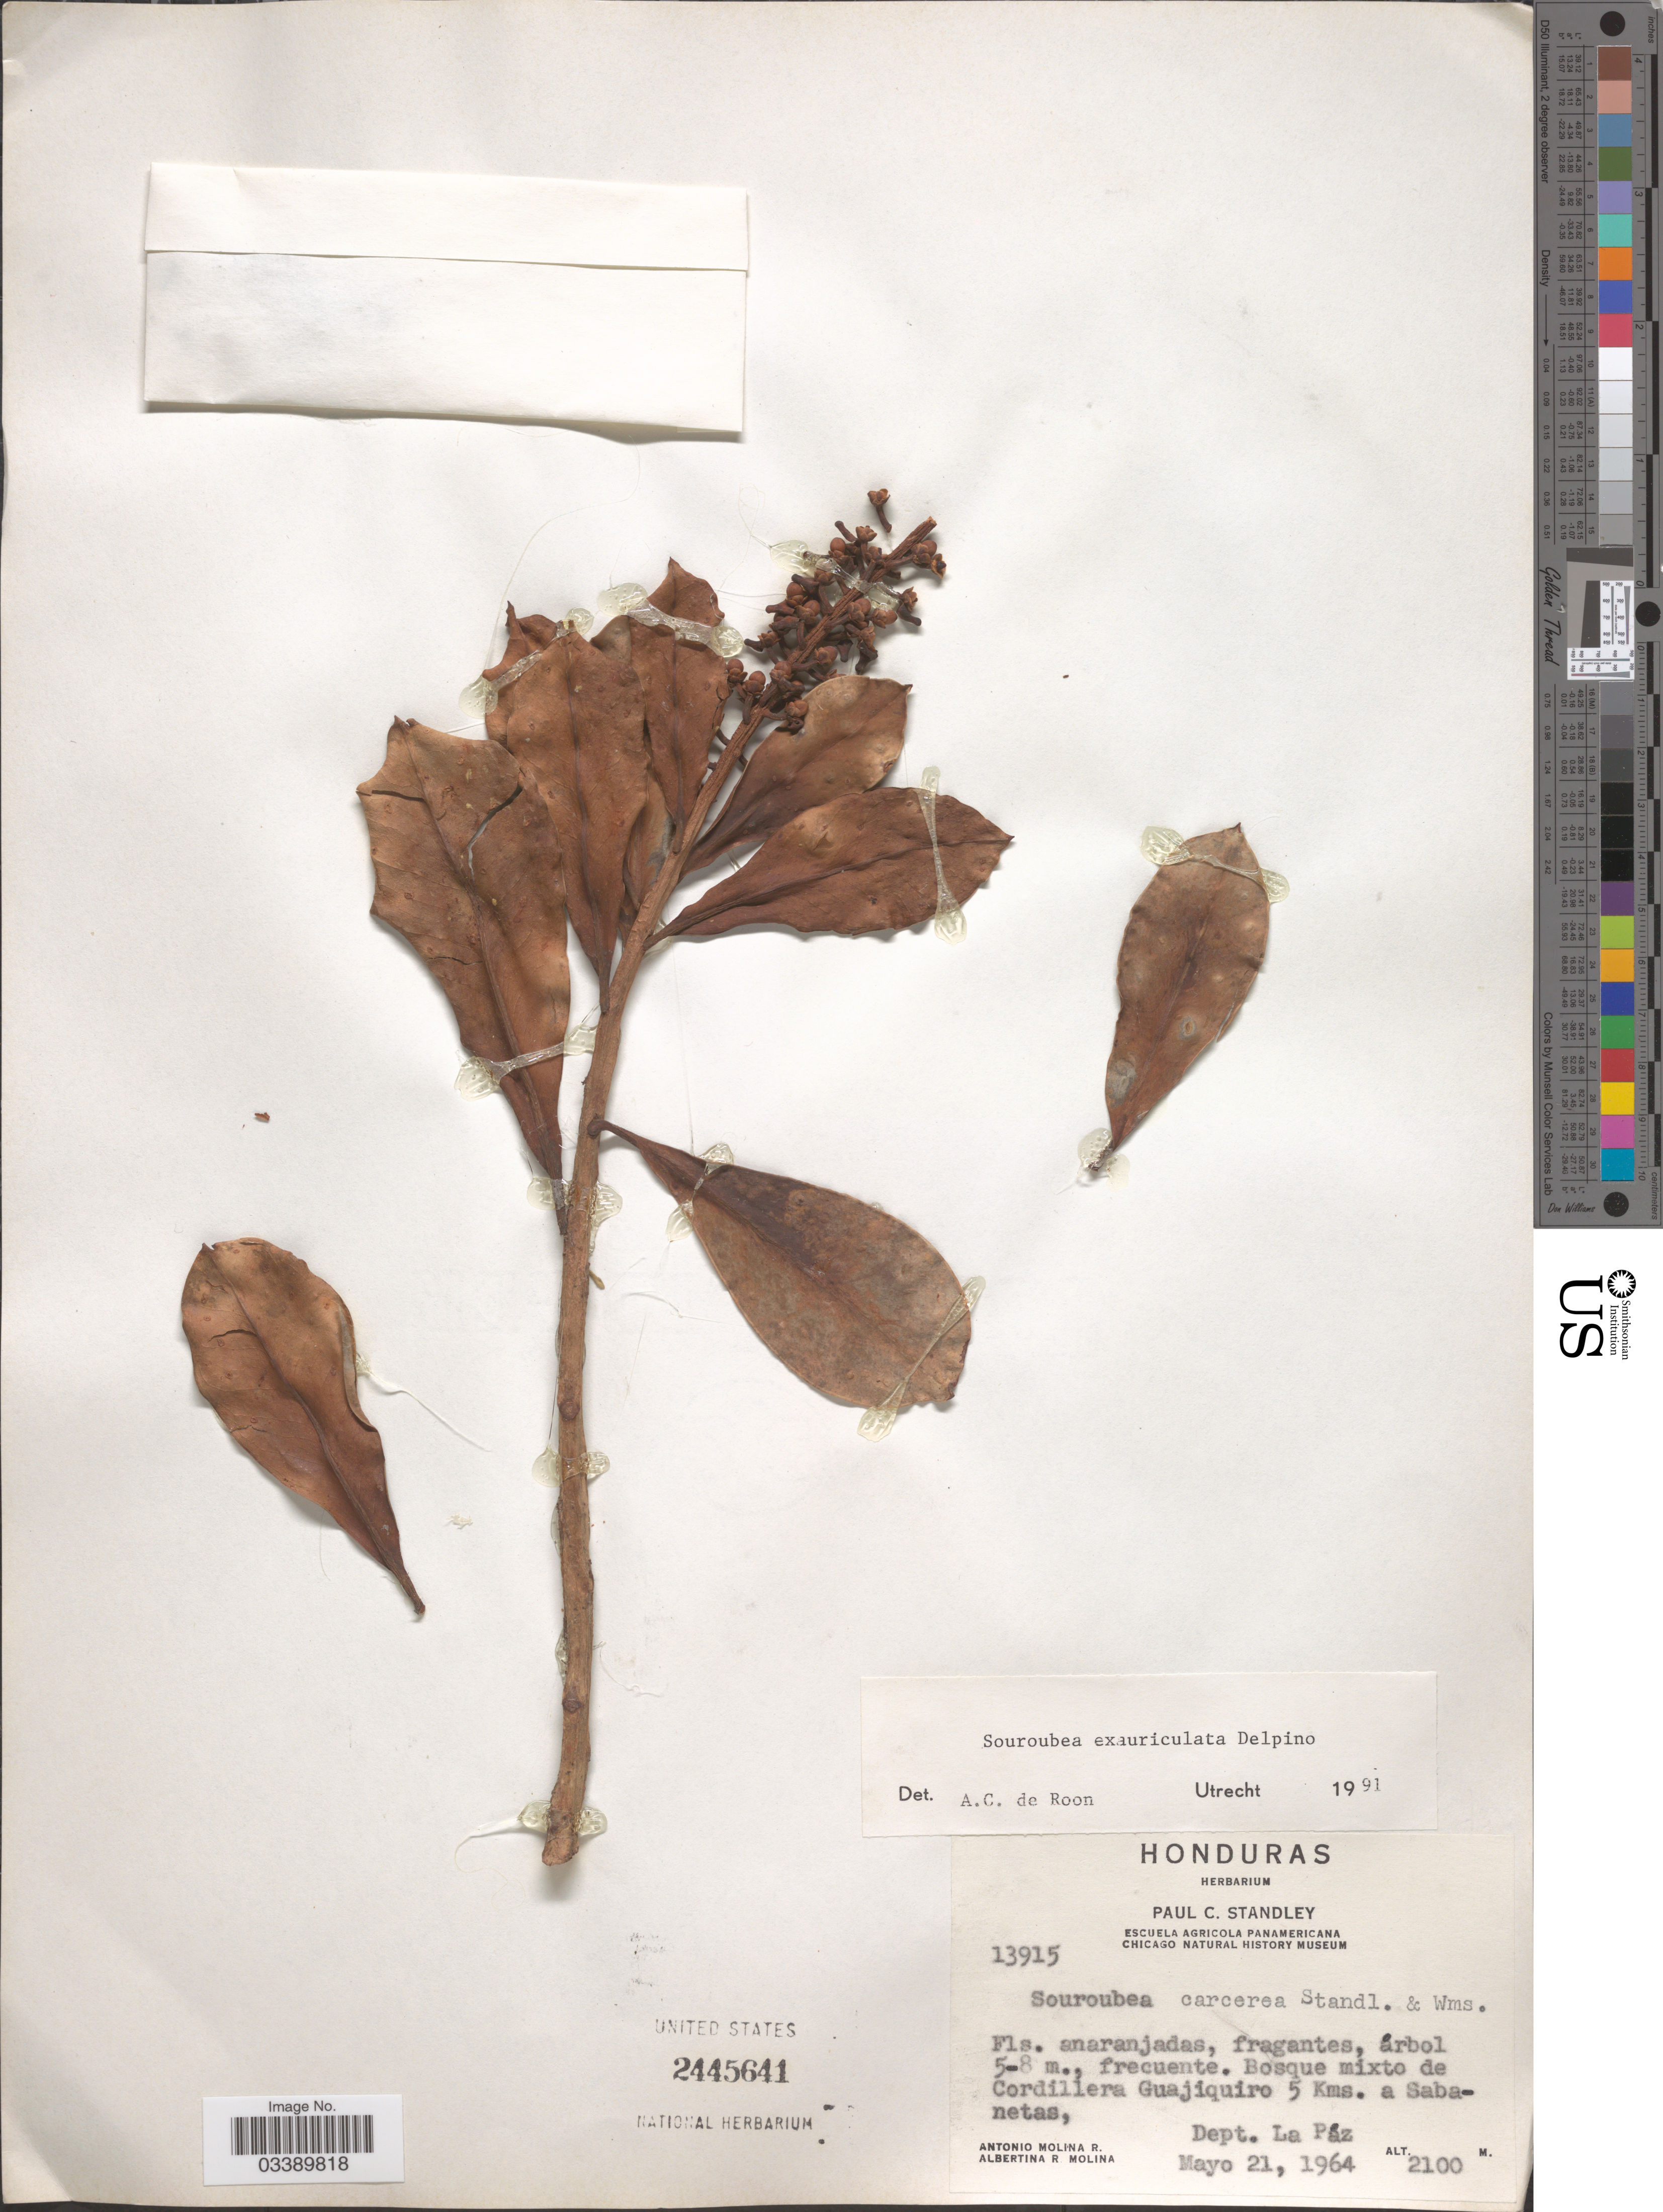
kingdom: Plantae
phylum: Tracheophyta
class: Magnoliopsida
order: Ericales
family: Marcgraviaceae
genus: Souroubea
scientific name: Souroubea exauriculata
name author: Delpino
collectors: A. Molina R. & A. R. Molina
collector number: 13915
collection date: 1964-05-21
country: Honduras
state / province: La Paz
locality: Bosque mixto de Cordillera Guajiquiro 5 Kms. a Sabanetas, Dept. La Páz.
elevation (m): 2100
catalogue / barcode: US 2445641